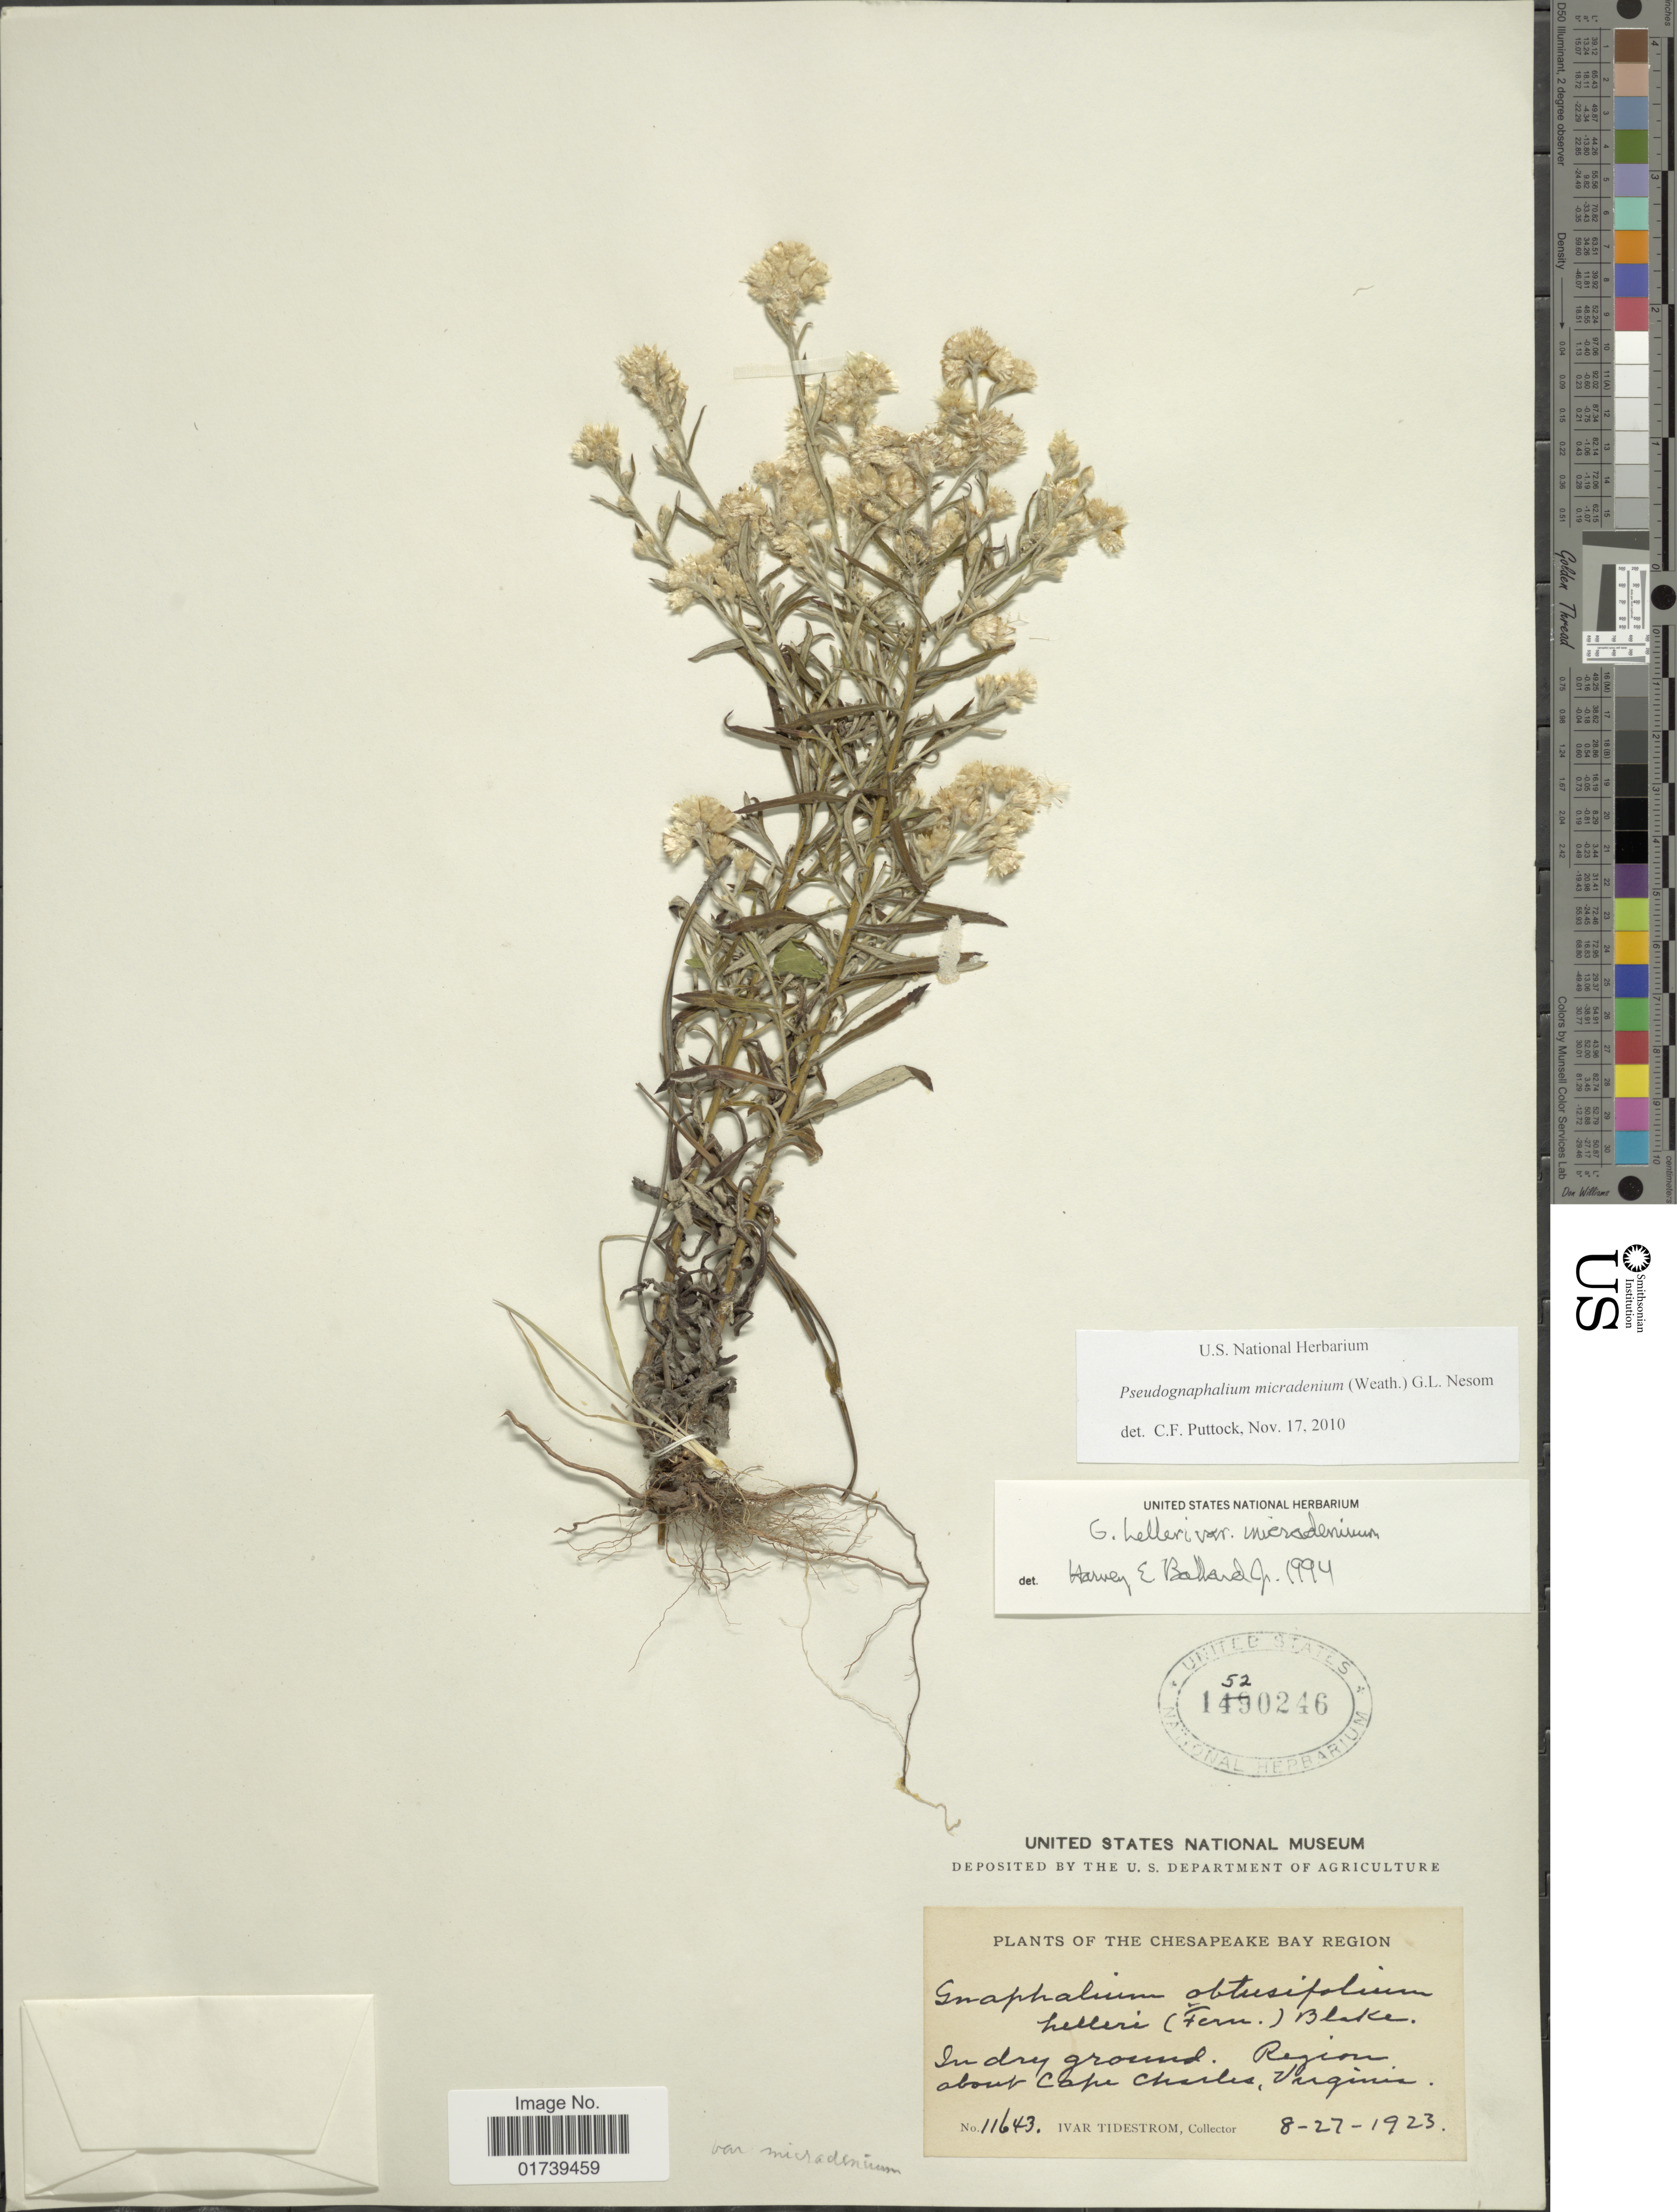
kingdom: Plantae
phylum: Tracheophyta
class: Magnoliopsida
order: Asterales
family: Asteraceae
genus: Pseudognaphalium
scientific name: Pseudognaphalium micradenium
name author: (Weath.) G.L. Nesom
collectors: I. F. Tidestrom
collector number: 11643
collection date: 1923-08-27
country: United States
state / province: Virginia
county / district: Northampton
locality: Chesapeake Bay Region, Region about Cape Charles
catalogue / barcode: US 1520246